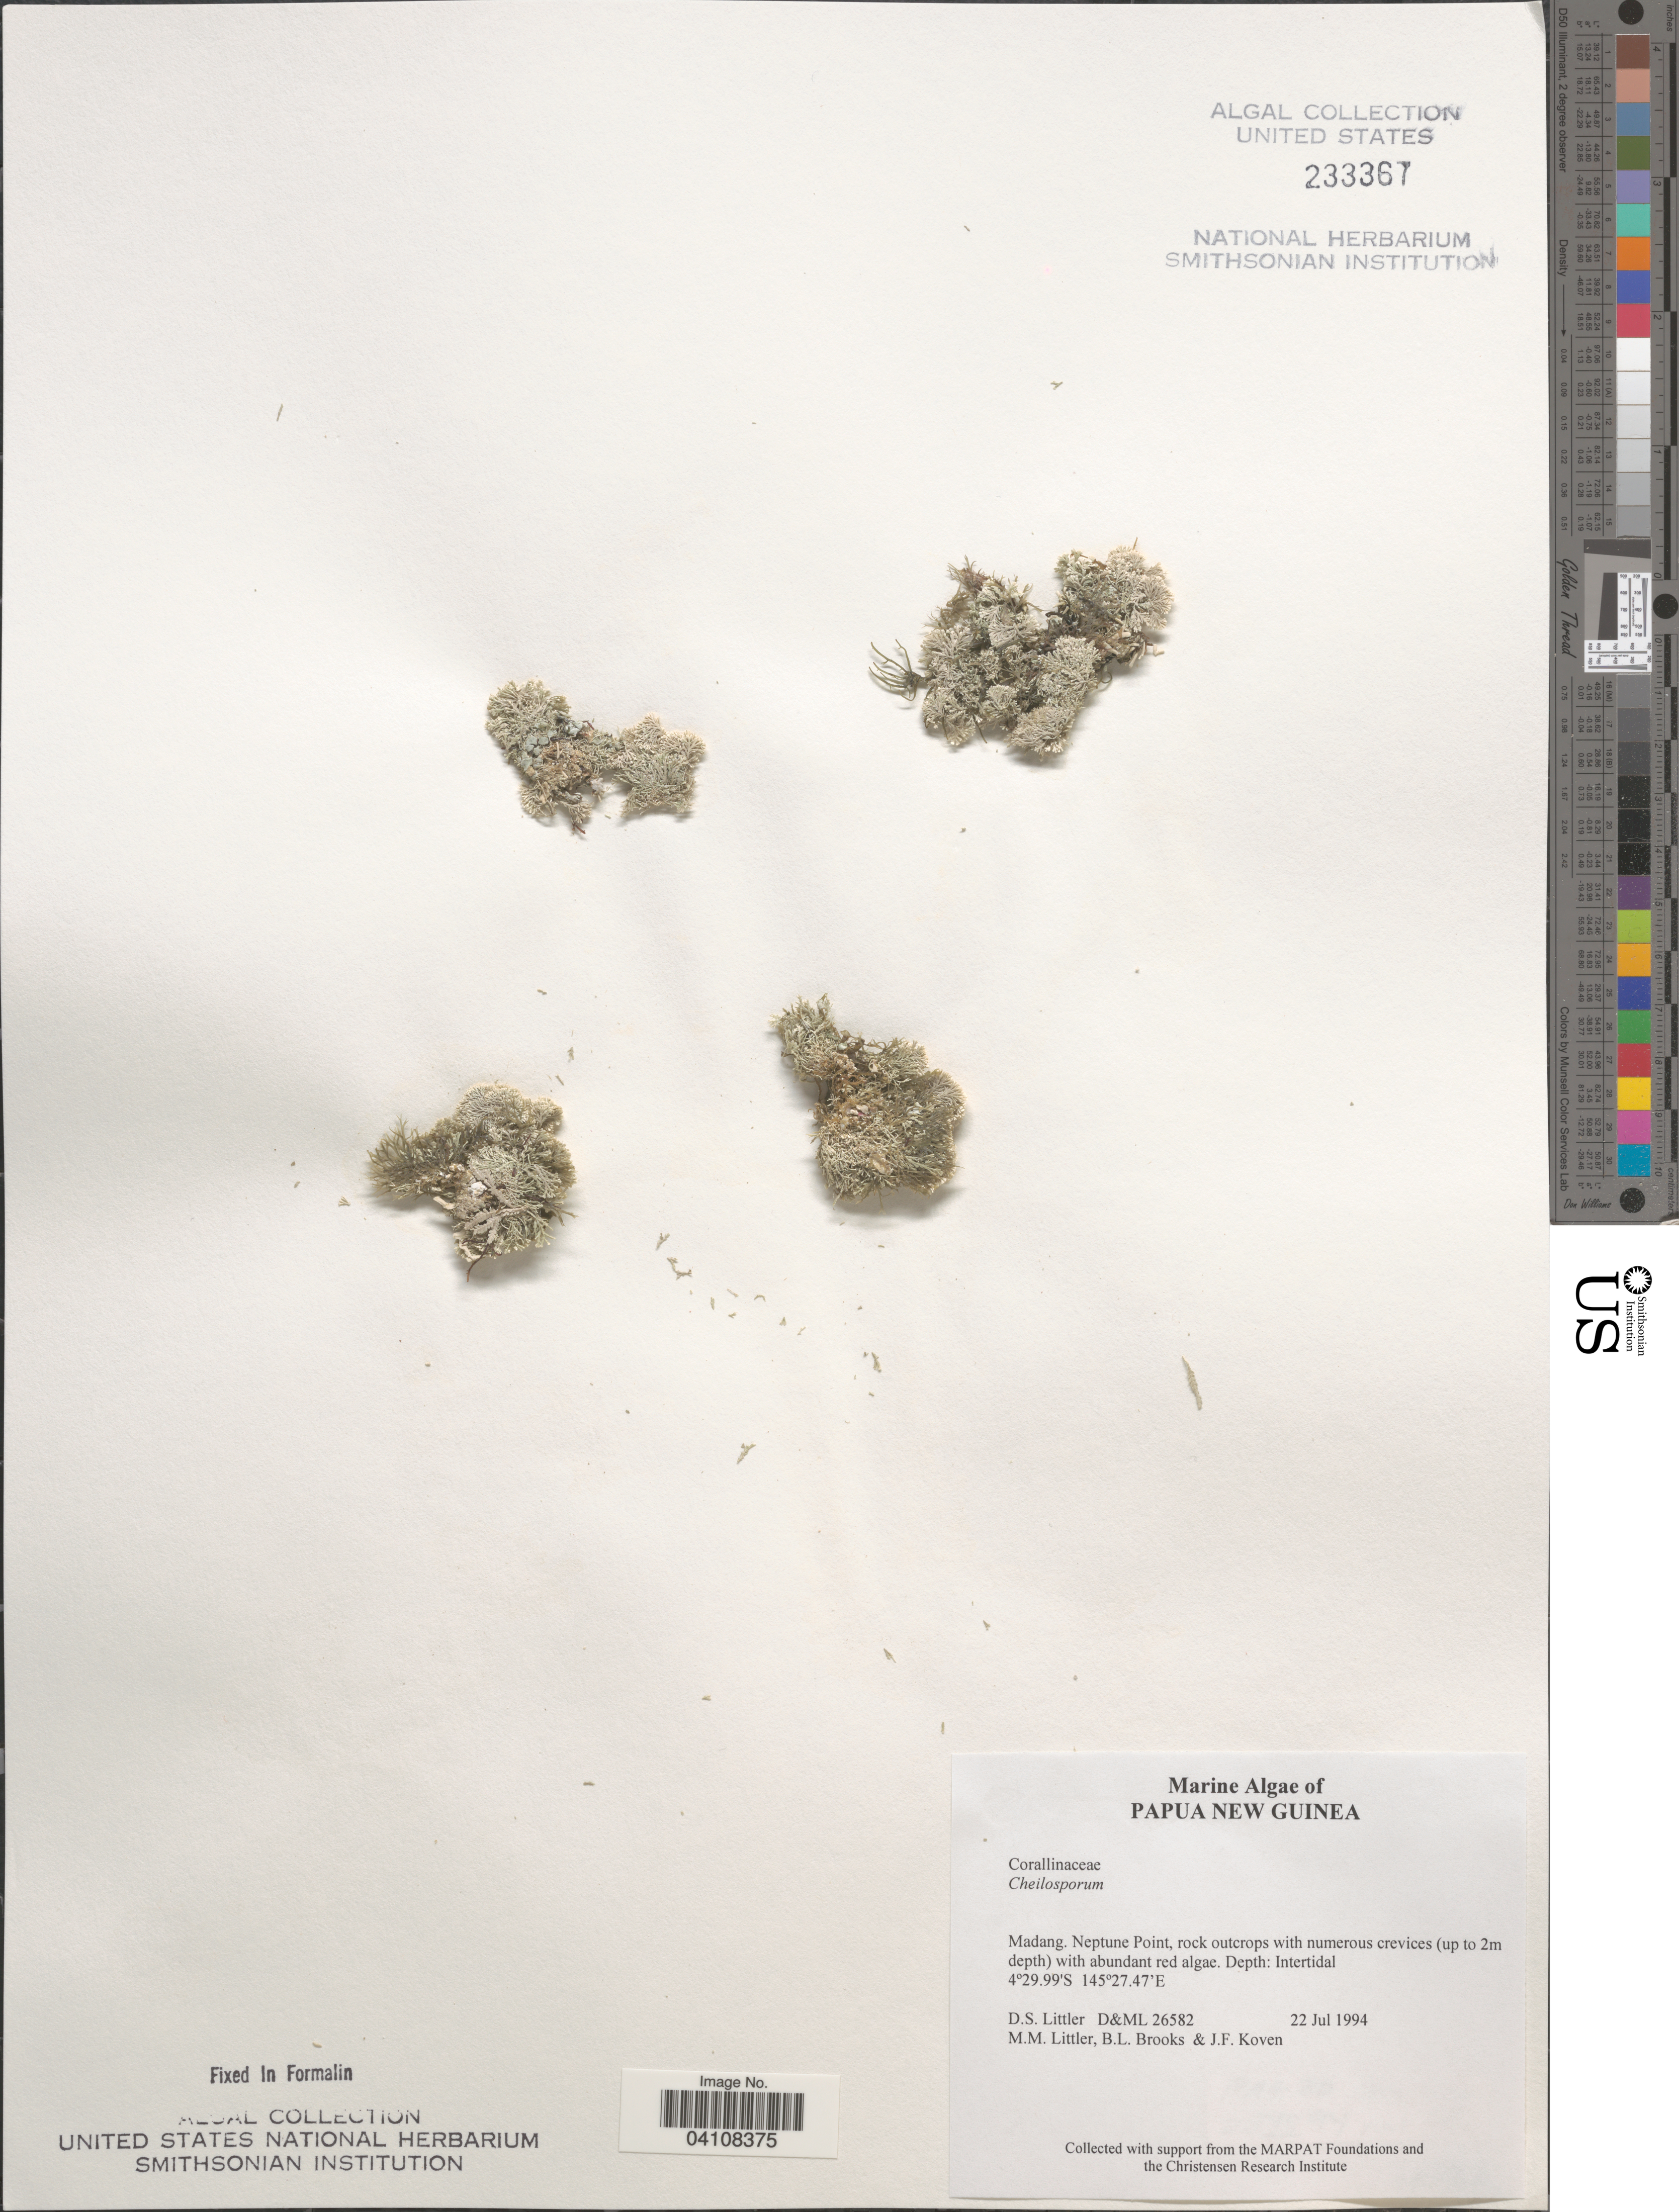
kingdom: Plantae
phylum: Rhodophyta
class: Florideophyceae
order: Corallinales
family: Corallinaceae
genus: Cheilosporum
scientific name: Cheilosporum sp.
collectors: D. S. Littler, B. Brooks & J. Koven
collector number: D&ML26582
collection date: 1994-07-22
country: Papua New Guinea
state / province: Madang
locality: Neptune Point.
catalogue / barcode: US 233367